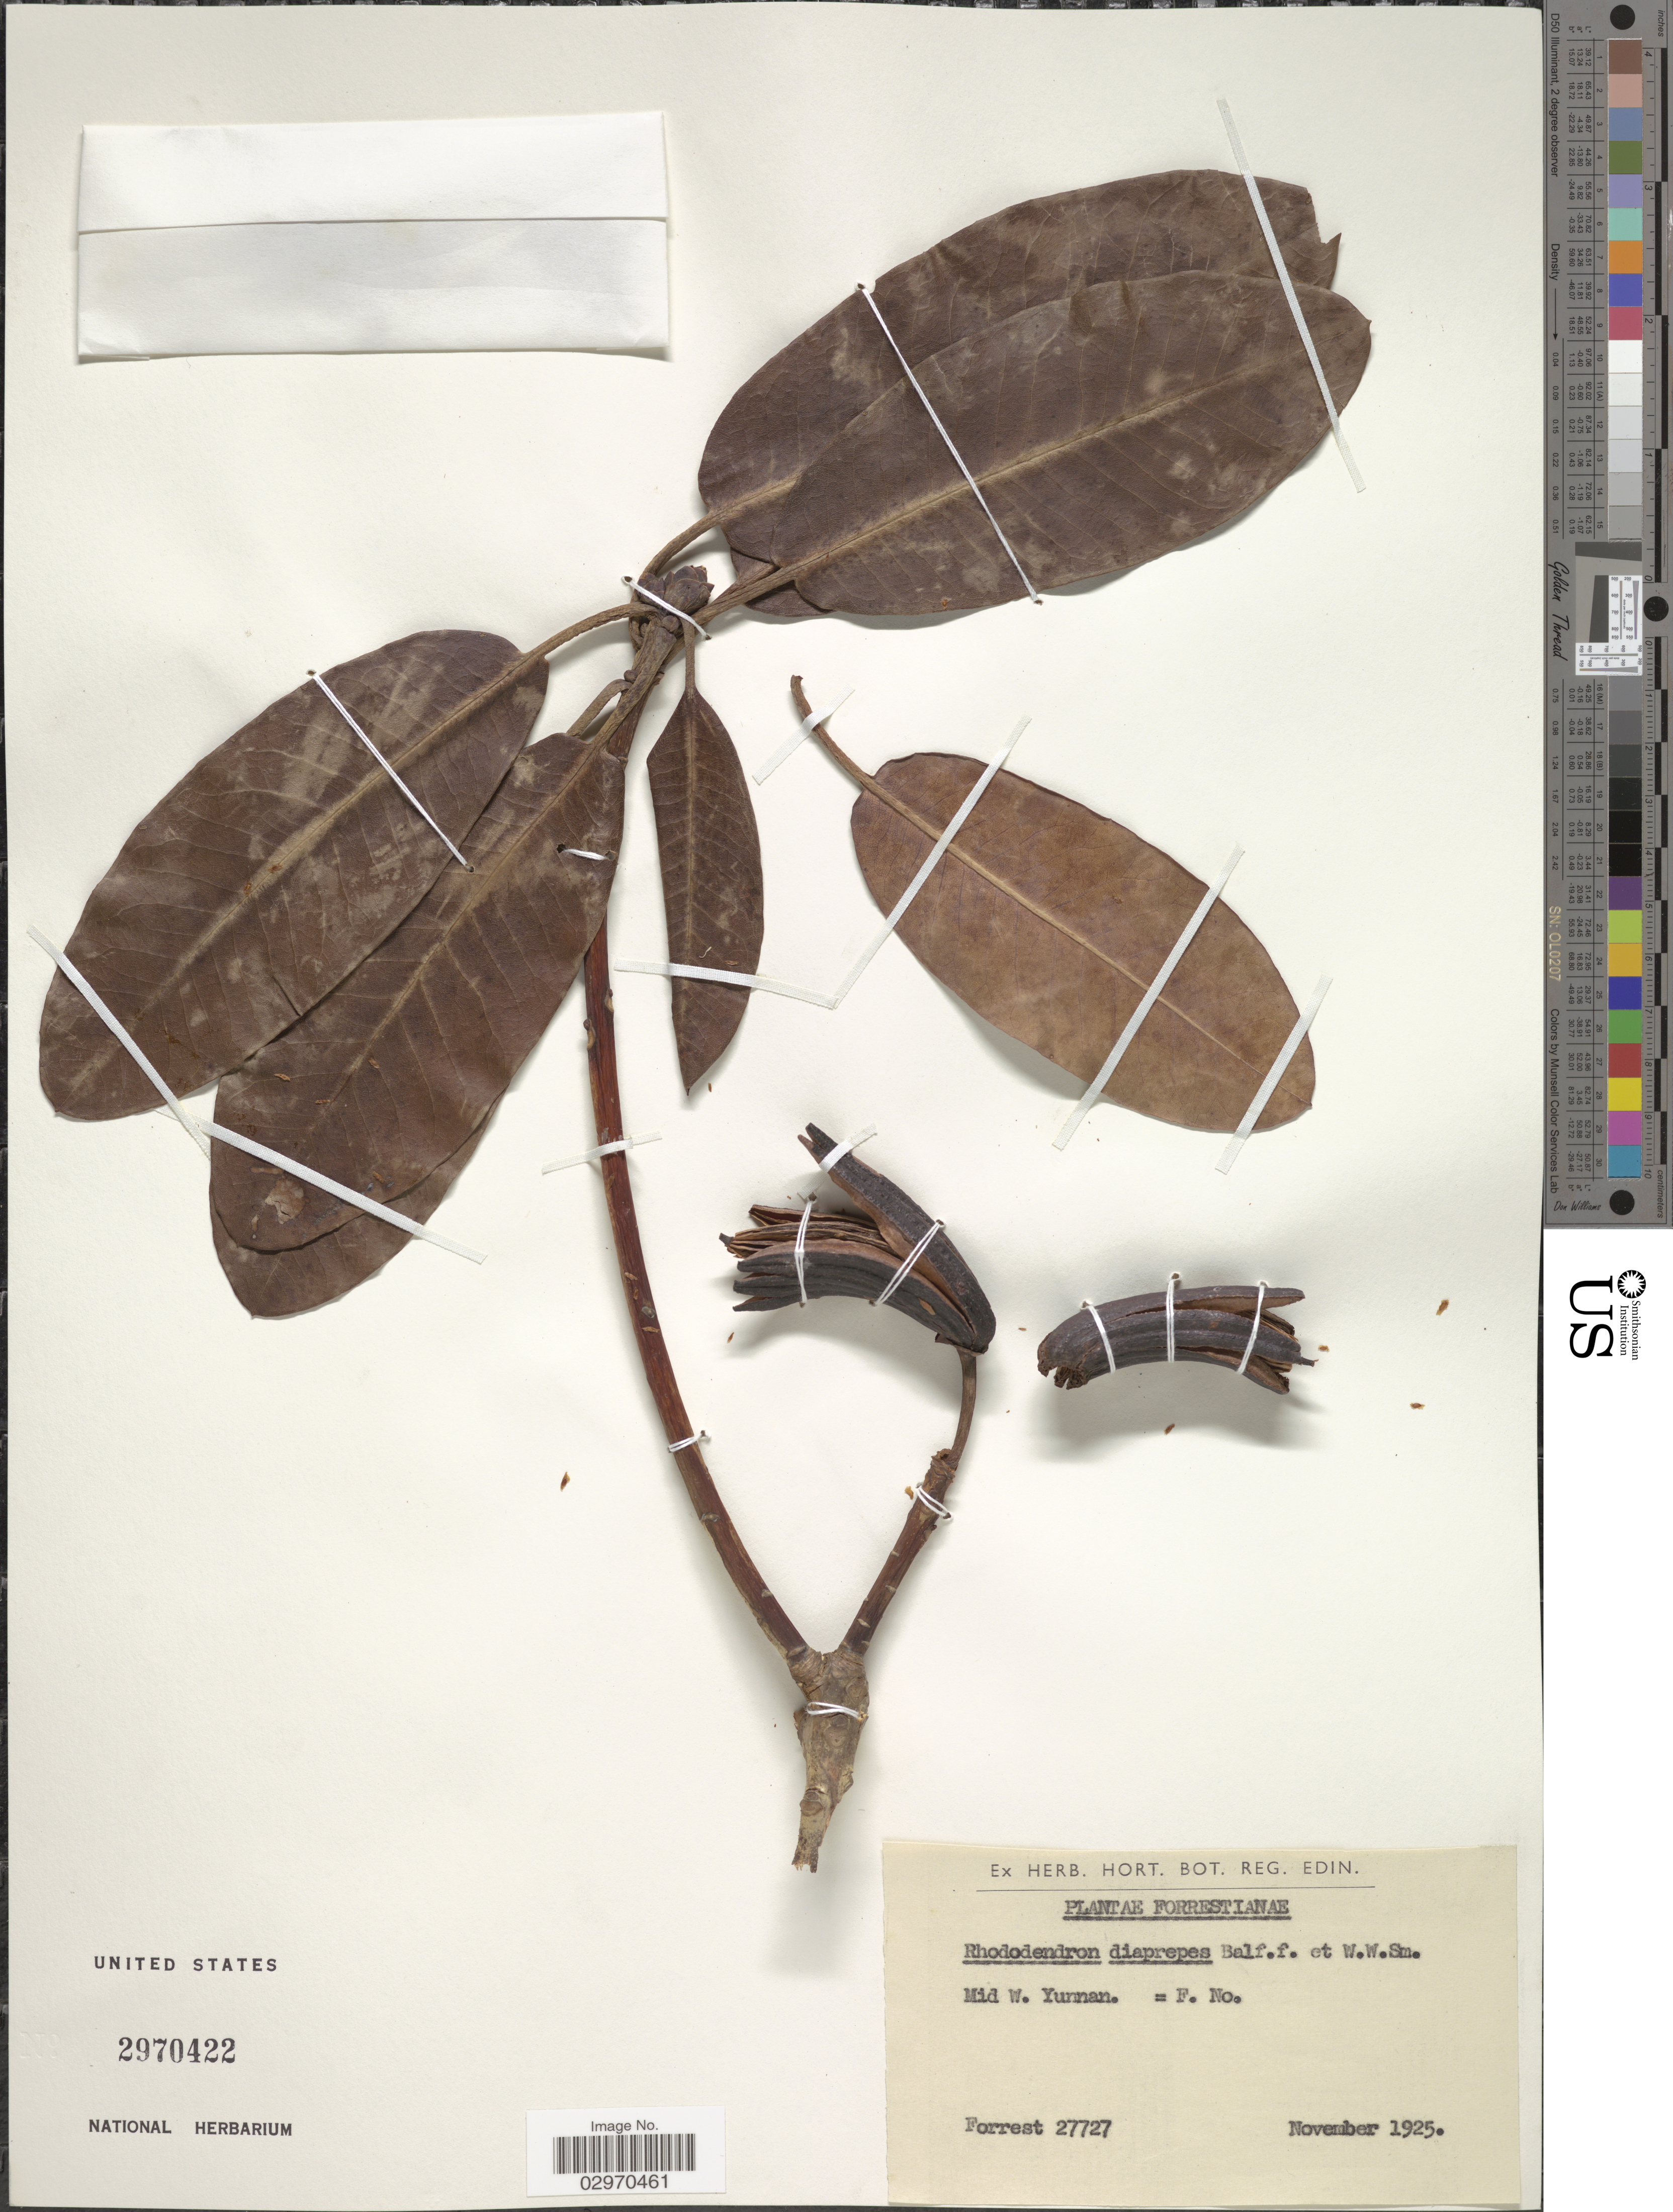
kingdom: Plantae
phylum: Tracheophyta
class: Magnoliopsida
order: Ericales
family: Ericaceae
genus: Rhododendron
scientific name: Rhododendron diaprepes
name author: Balf. f. & W.W. Sm.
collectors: -. Forrest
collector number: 27727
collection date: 1925-11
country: China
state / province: Yunnan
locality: Mid W. Yunnan.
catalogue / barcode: US 2970422